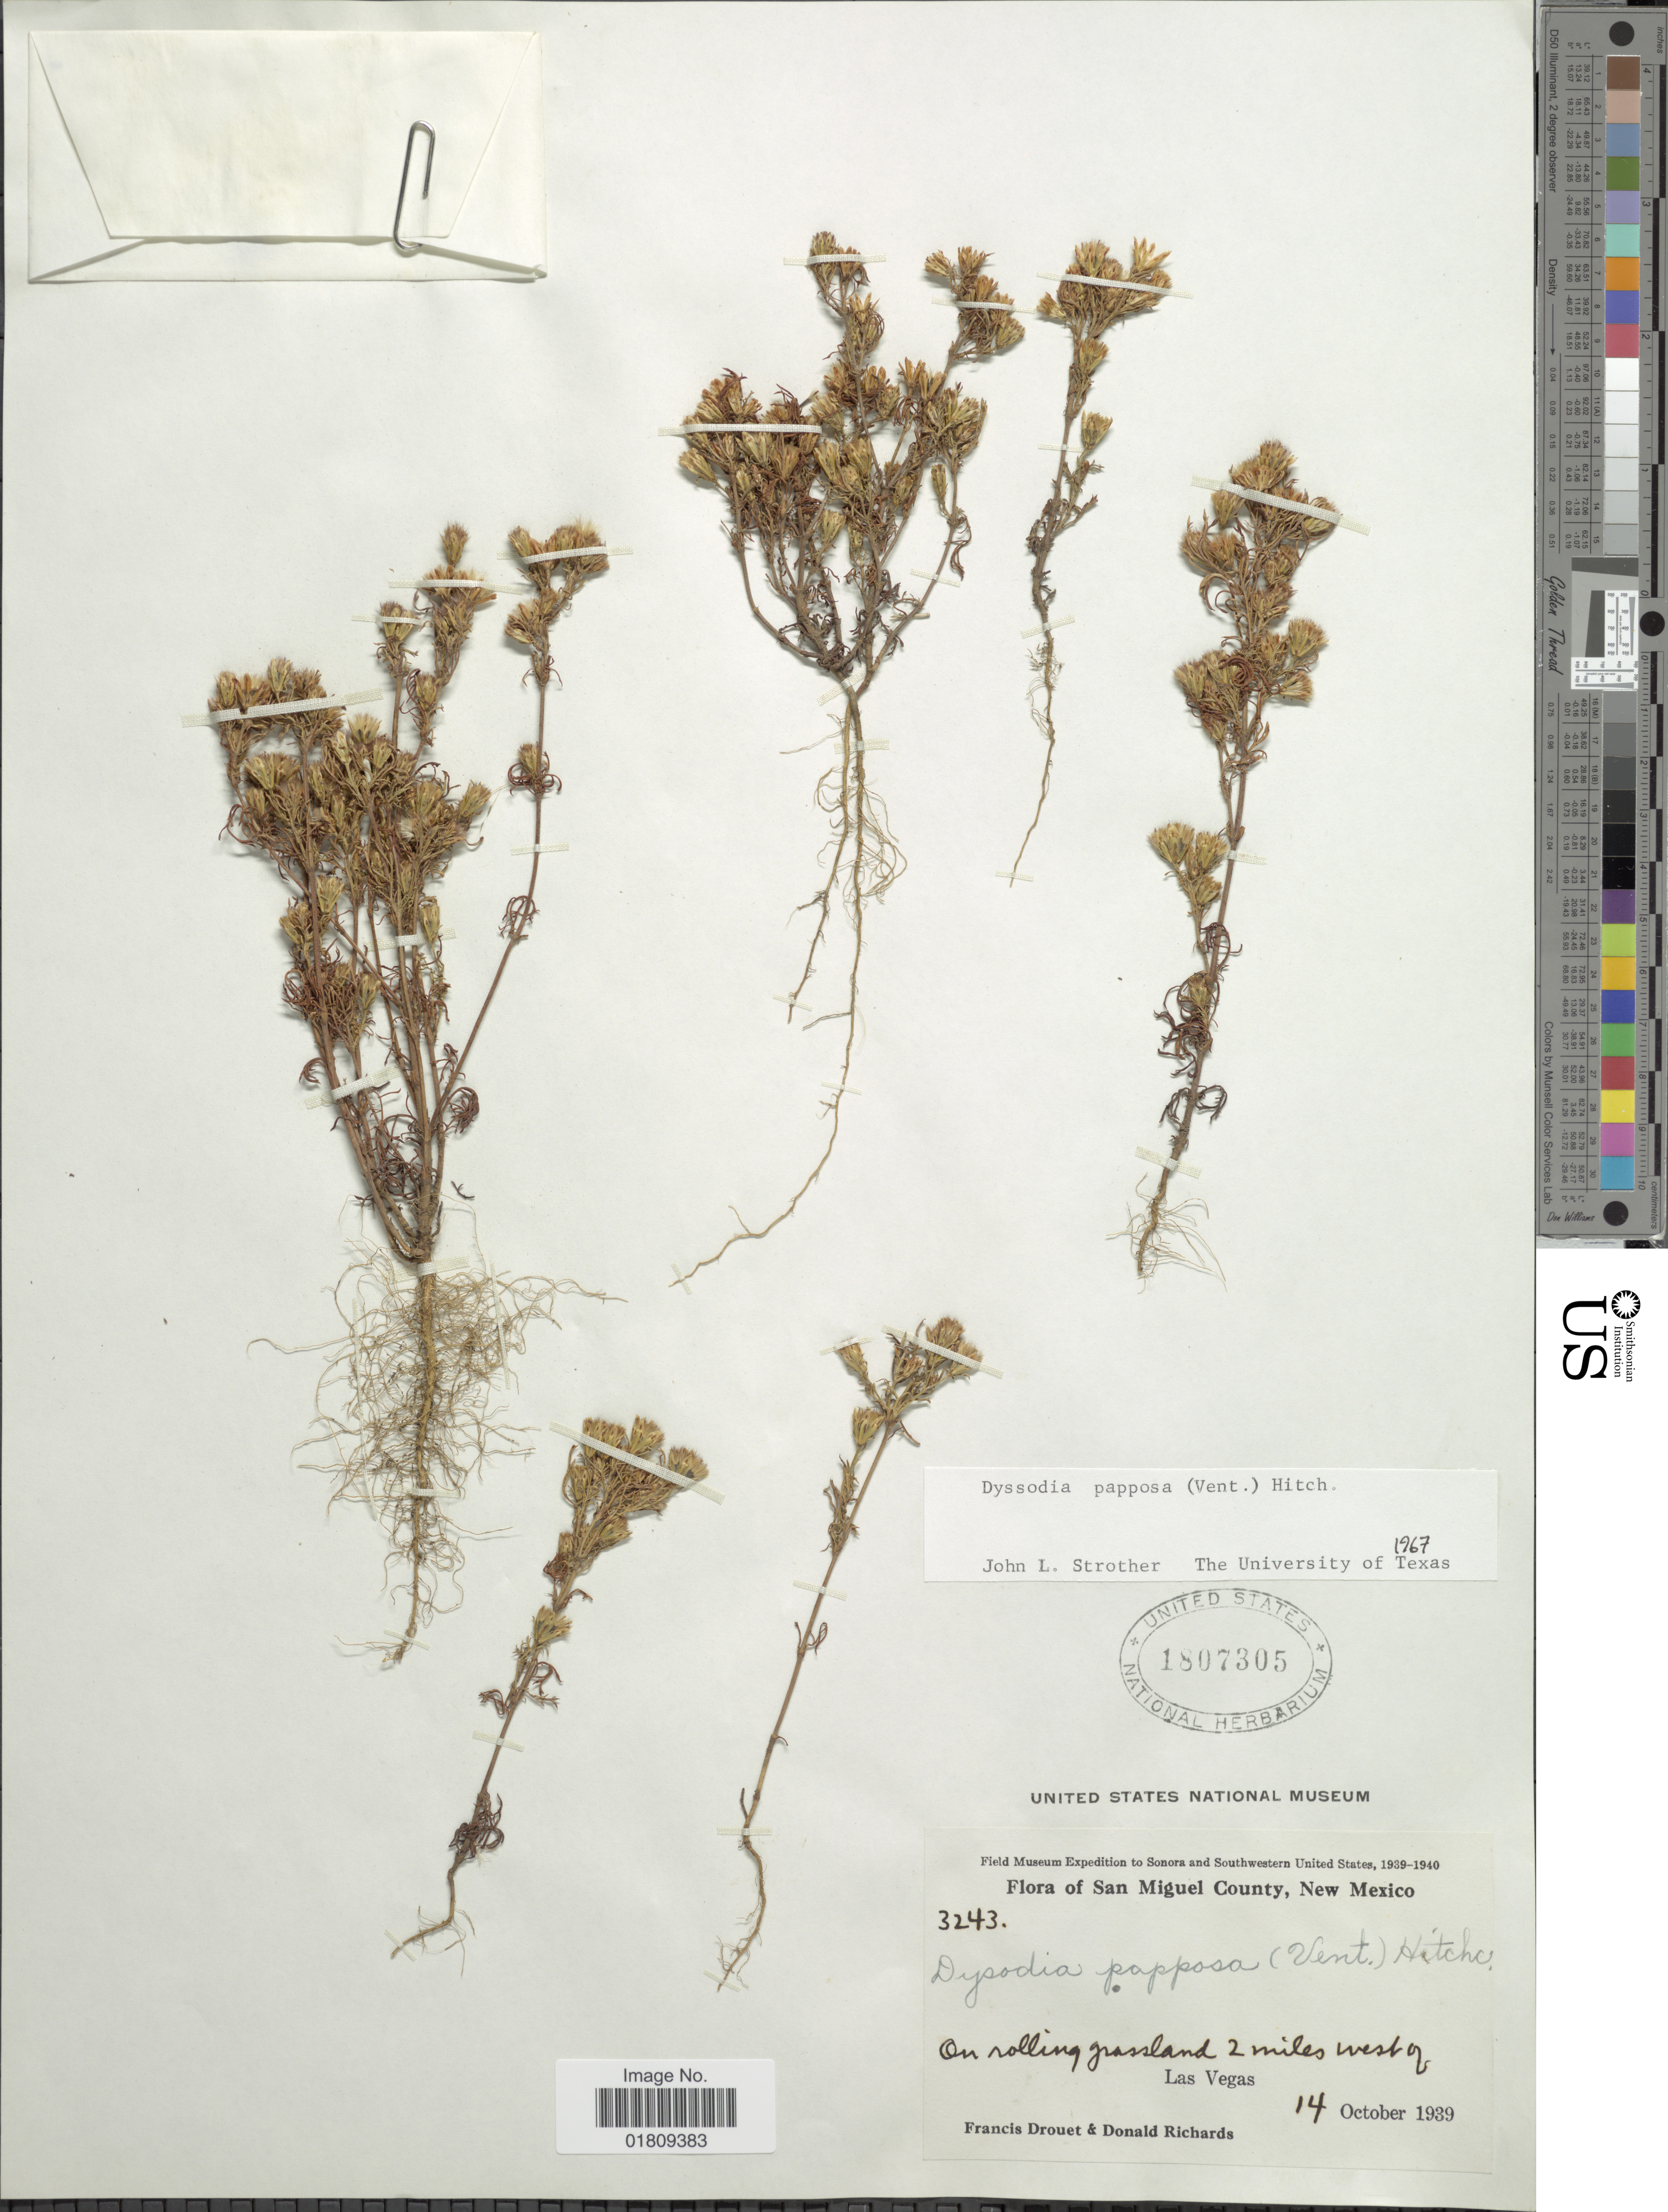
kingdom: Plantae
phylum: Tracheophyta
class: Magnoliopsida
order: Asterales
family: Asteraceae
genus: Dyssodia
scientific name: Dyssodia papposa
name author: (Vent.) Hitchc.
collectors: F. E. Drouet & D. Richards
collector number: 3243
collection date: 1939-10-14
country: United States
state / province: New Mexico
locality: San Miquel County, on rolling grassland 2 miles west of LAs Vegas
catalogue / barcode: US 1807305